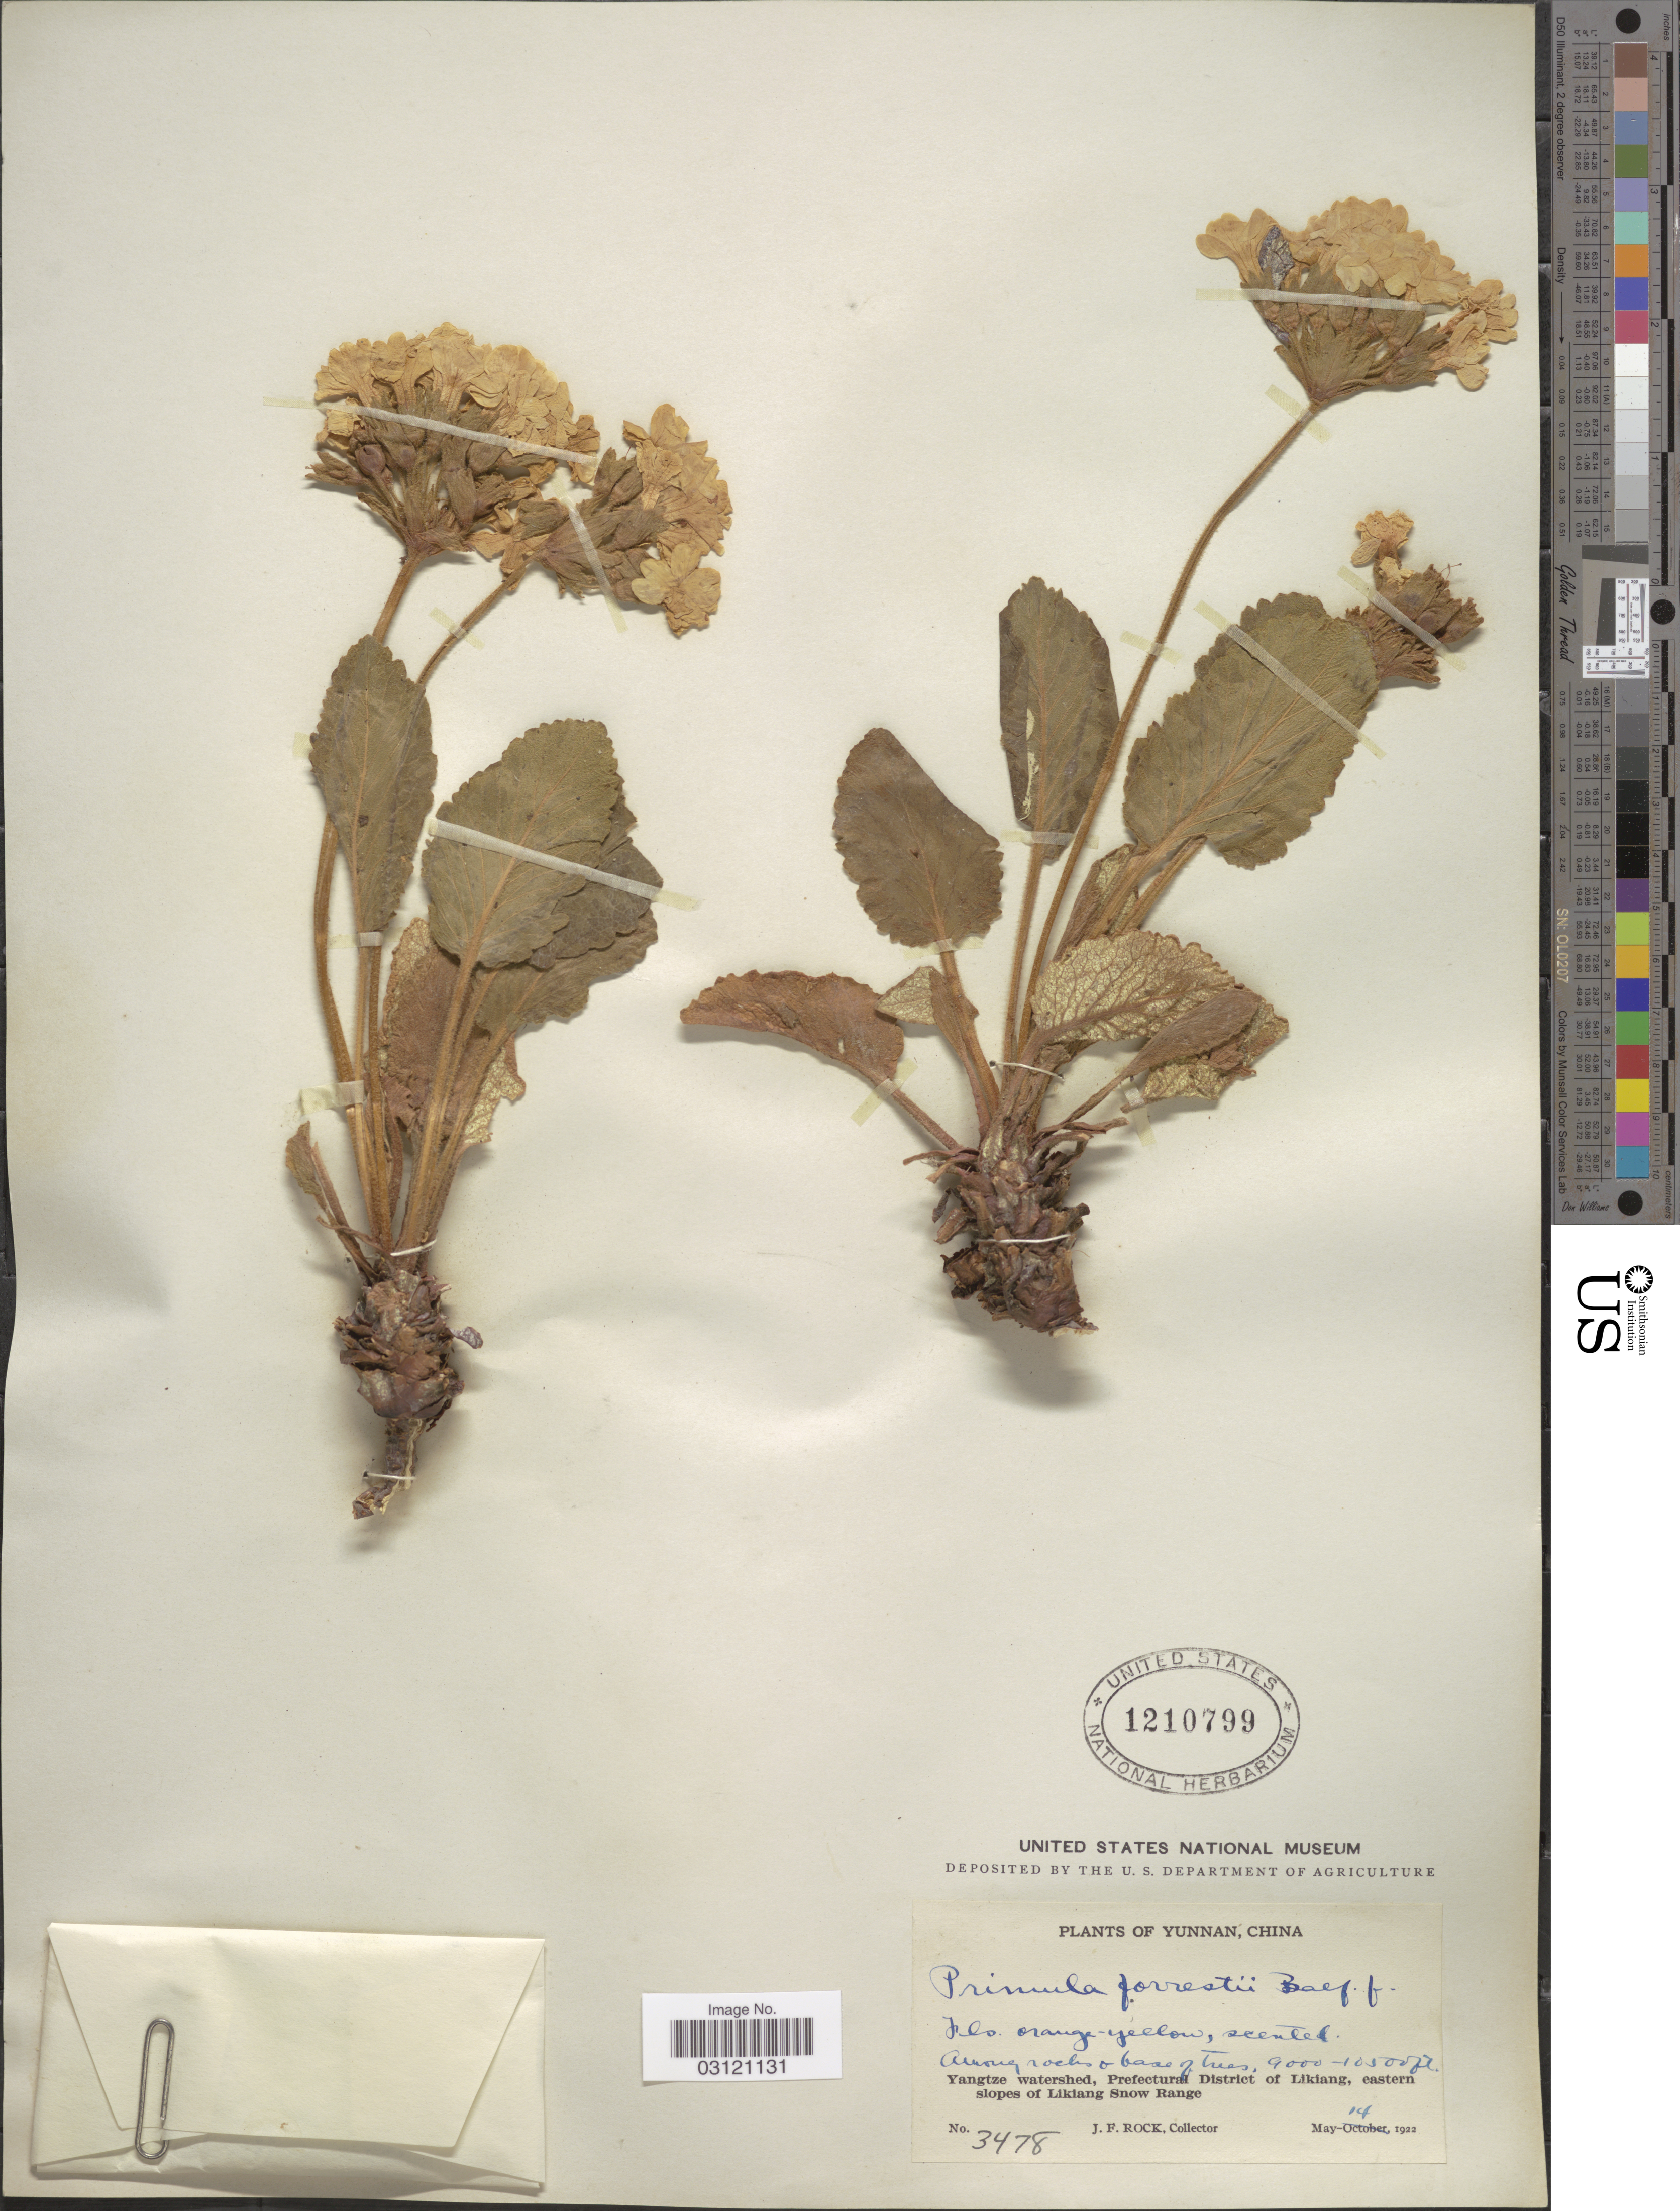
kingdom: Plantae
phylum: Tracheophyta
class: Magnoliopsida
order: Ericales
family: Primulaceae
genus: Primula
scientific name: Primula forrestii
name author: Balf. f. in Forrest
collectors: J. Rock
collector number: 3478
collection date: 1922-05-14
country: China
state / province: Yunnan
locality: Yangtze watershed, Prefectural District of Likiang, eastern slopes of Likiang Snow Range.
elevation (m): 2743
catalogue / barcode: US 1210799